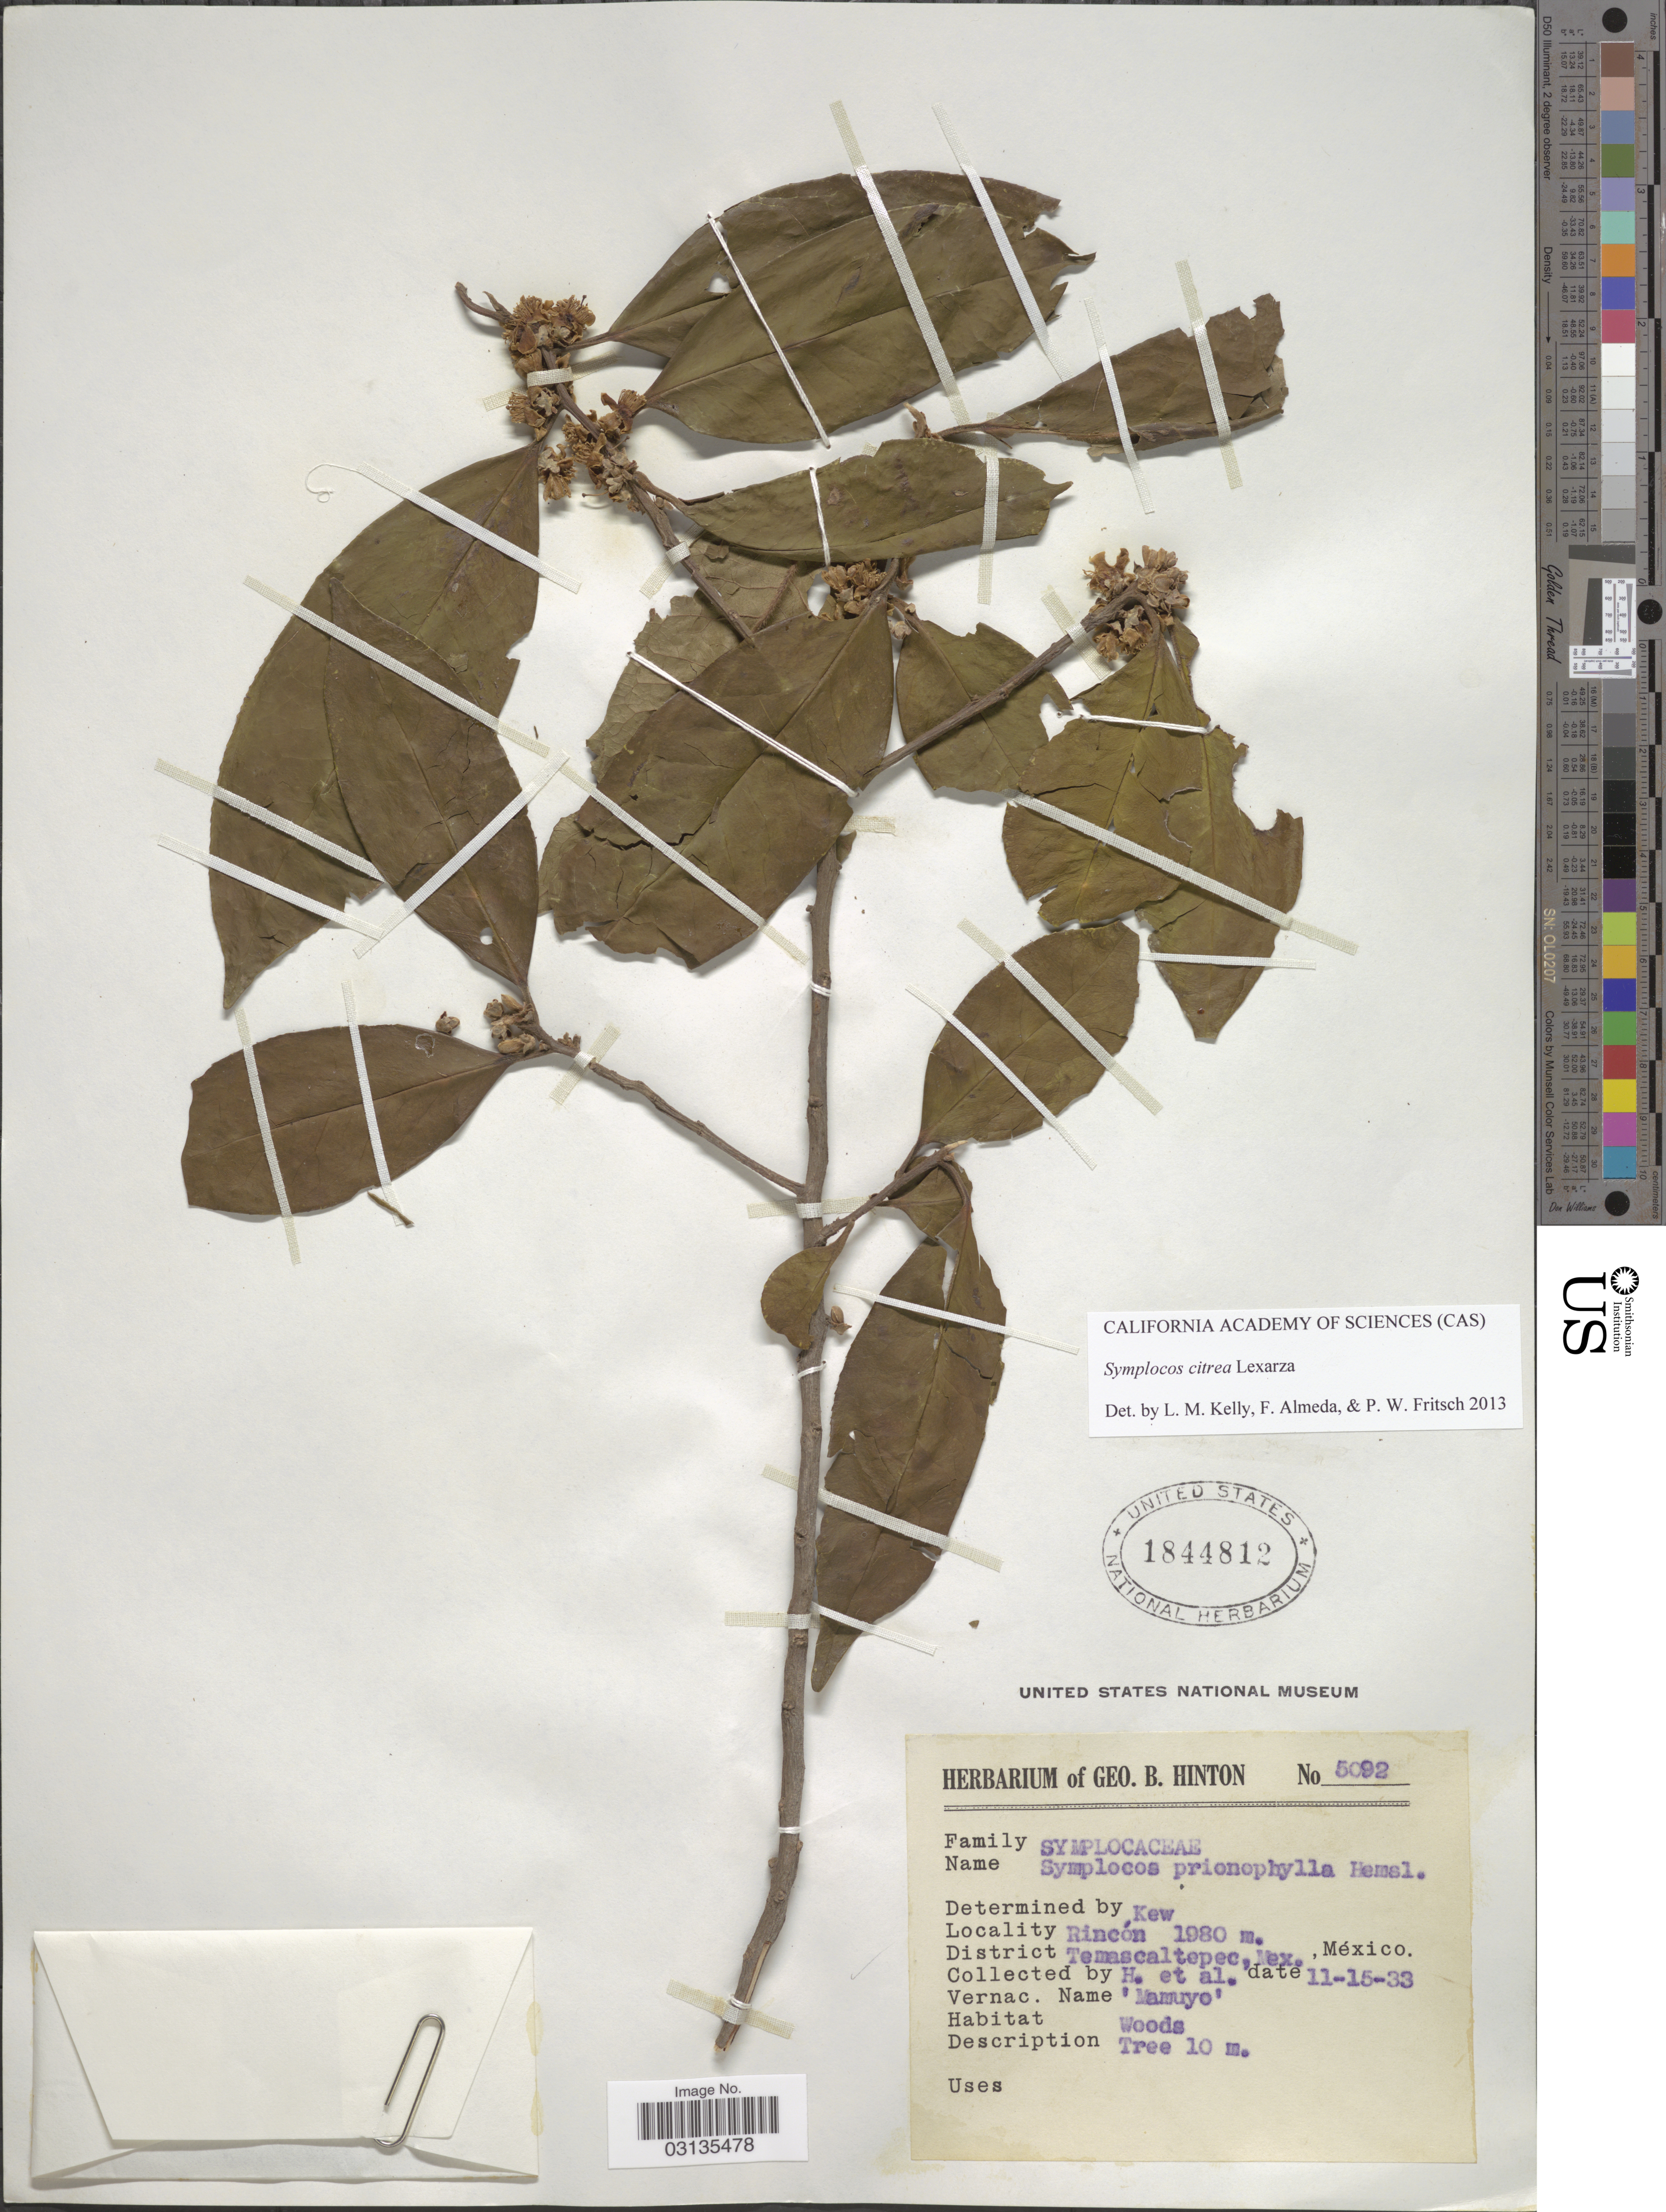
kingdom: Plantae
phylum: Tracheophyta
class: Magnoliopsida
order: Ericales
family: Symplocaceae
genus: Symplocos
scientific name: Symplocos citrea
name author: Lex.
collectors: G. B. Hinton & et al.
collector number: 5092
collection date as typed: Transcribed d/m/y: 15/11/33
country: Mexico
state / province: México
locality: Rincón. District Temascaltepec, Mex.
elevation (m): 1980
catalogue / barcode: US 1844812